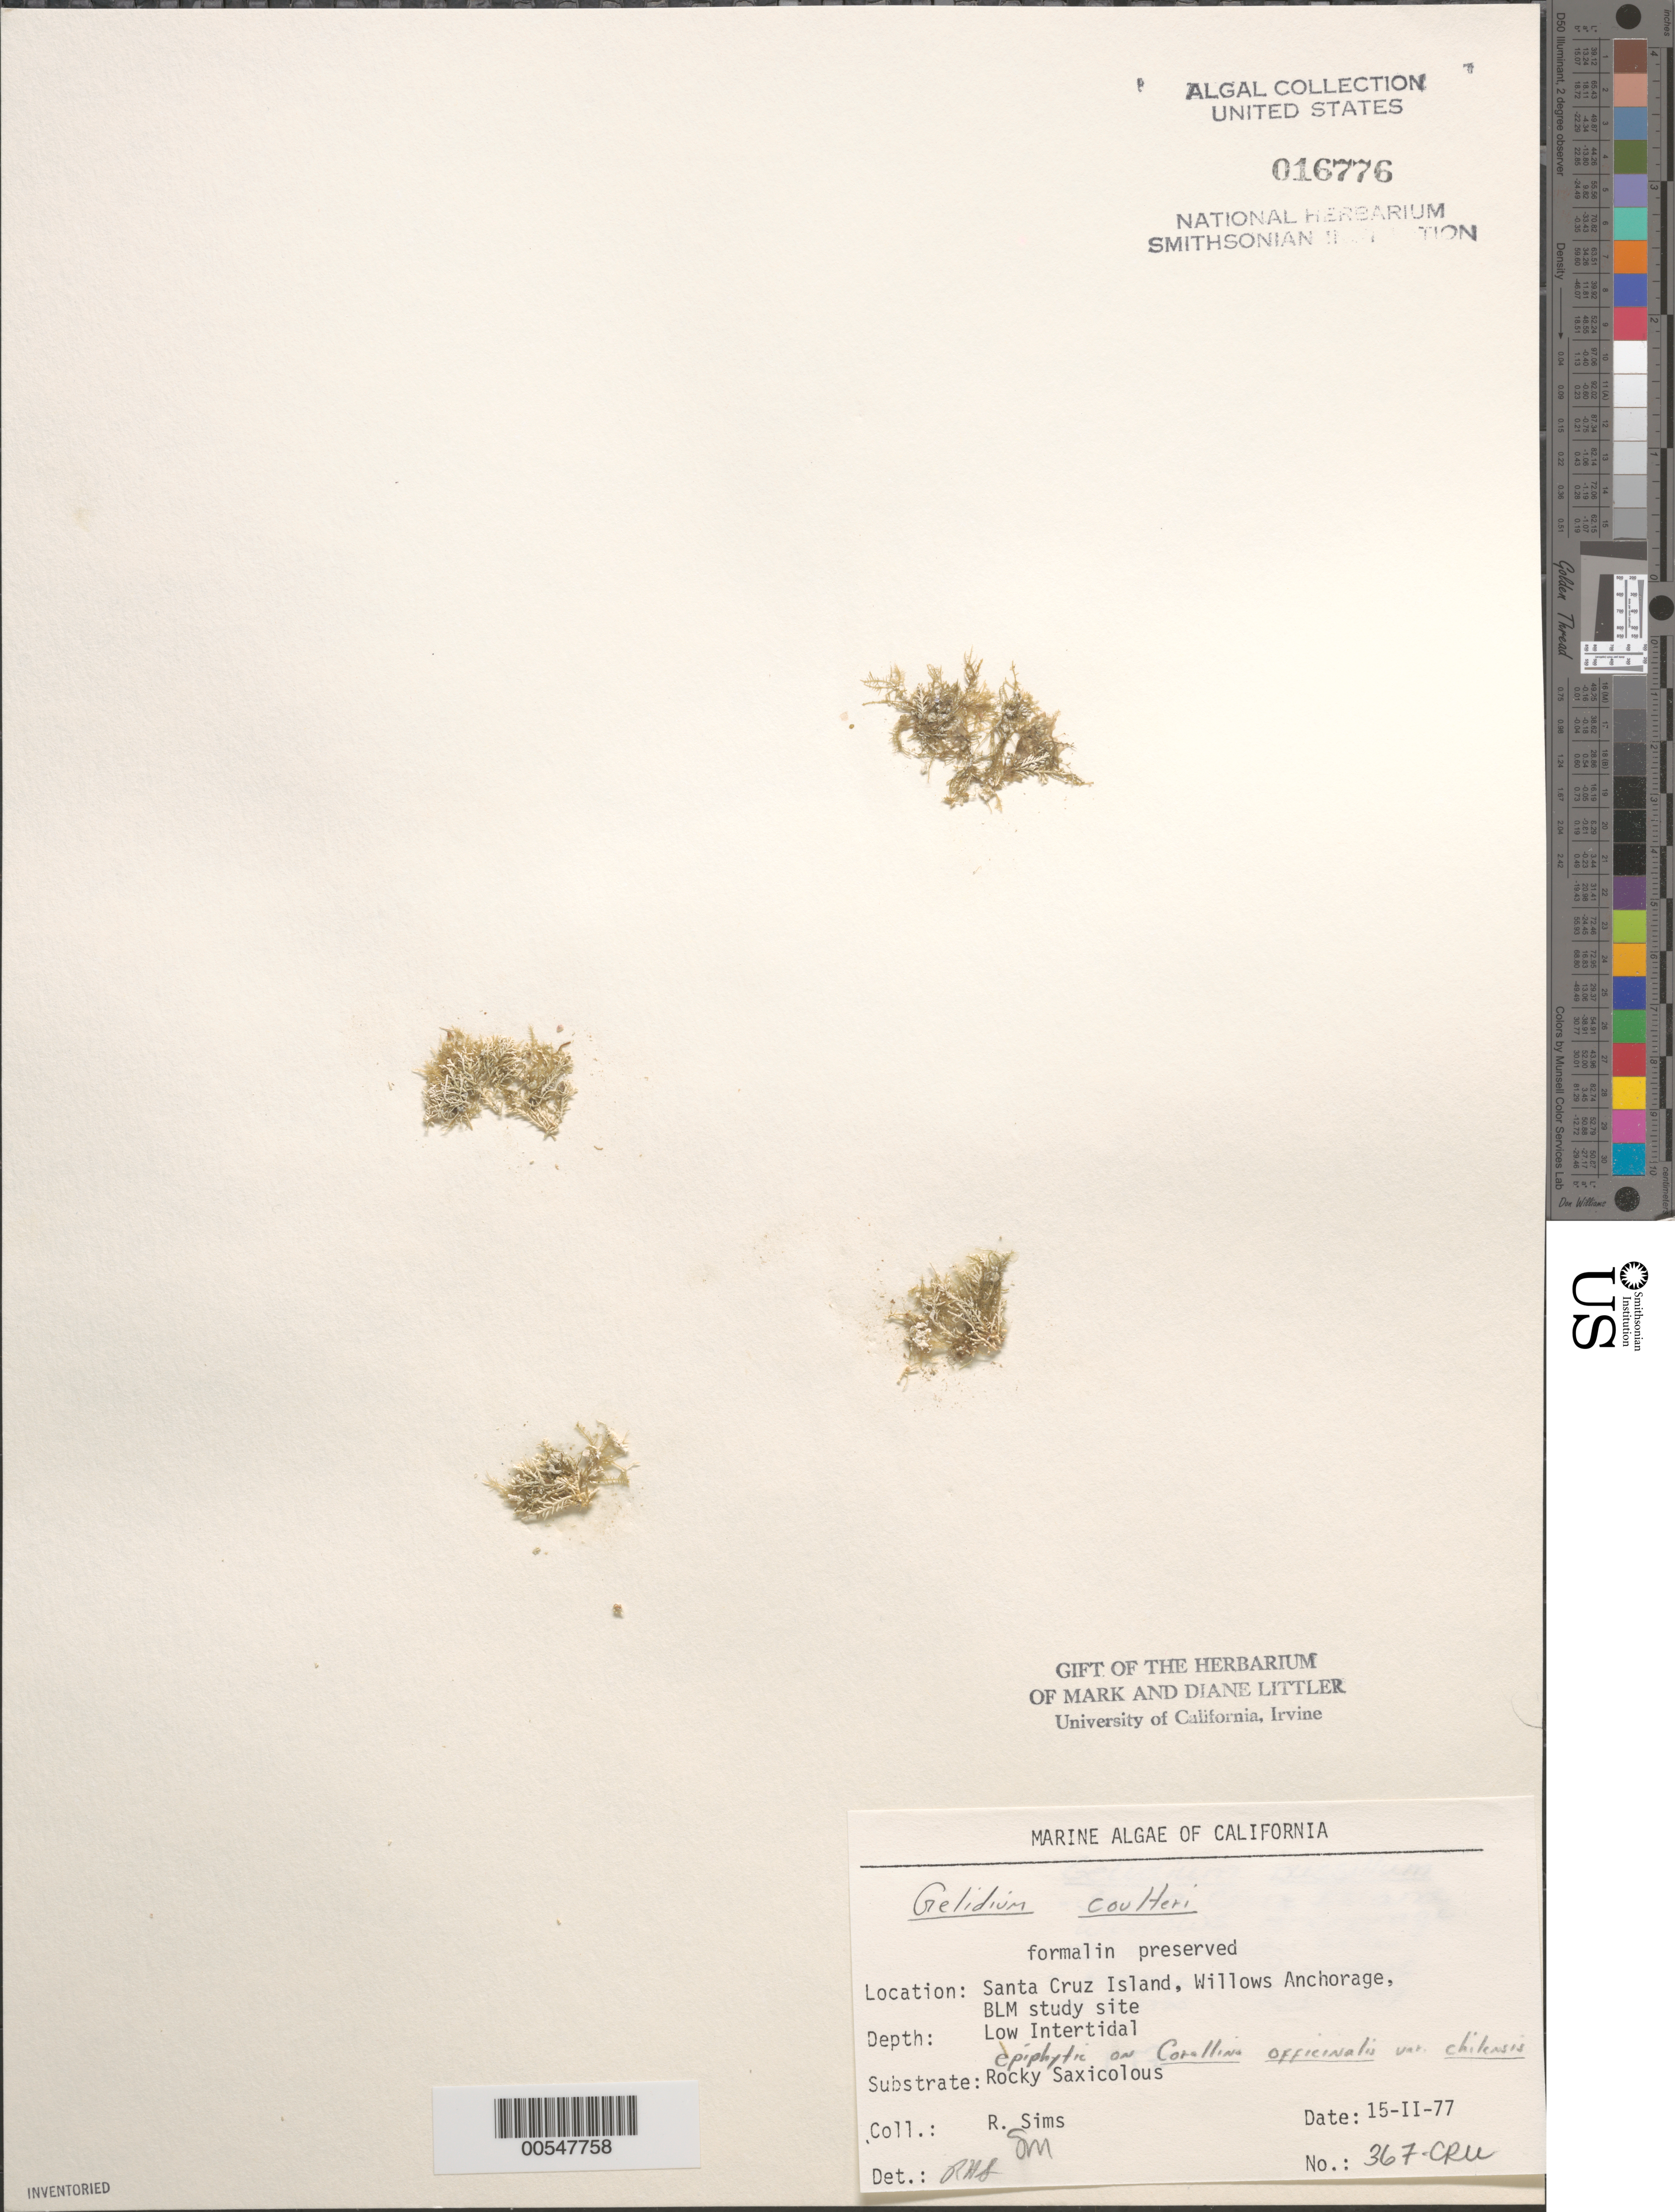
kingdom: Plantae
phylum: Rhodophyta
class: Florideophyceae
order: Gelidiales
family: Gelidiaceae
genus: Gelidium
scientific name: Gelidium coulteri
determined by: Sims, Robert H.; Murray, S. N.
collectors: R. H. Sims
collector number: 367-cru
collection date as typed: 15 Feb 1977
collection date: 1977-02-15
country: United States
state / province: California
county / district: Santa Barbara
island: Santa Cruz Island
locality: Willows Anchorage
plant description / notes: BLM-SOCALBIGHT Rocky Intertidal Survey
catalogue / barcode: US 16776